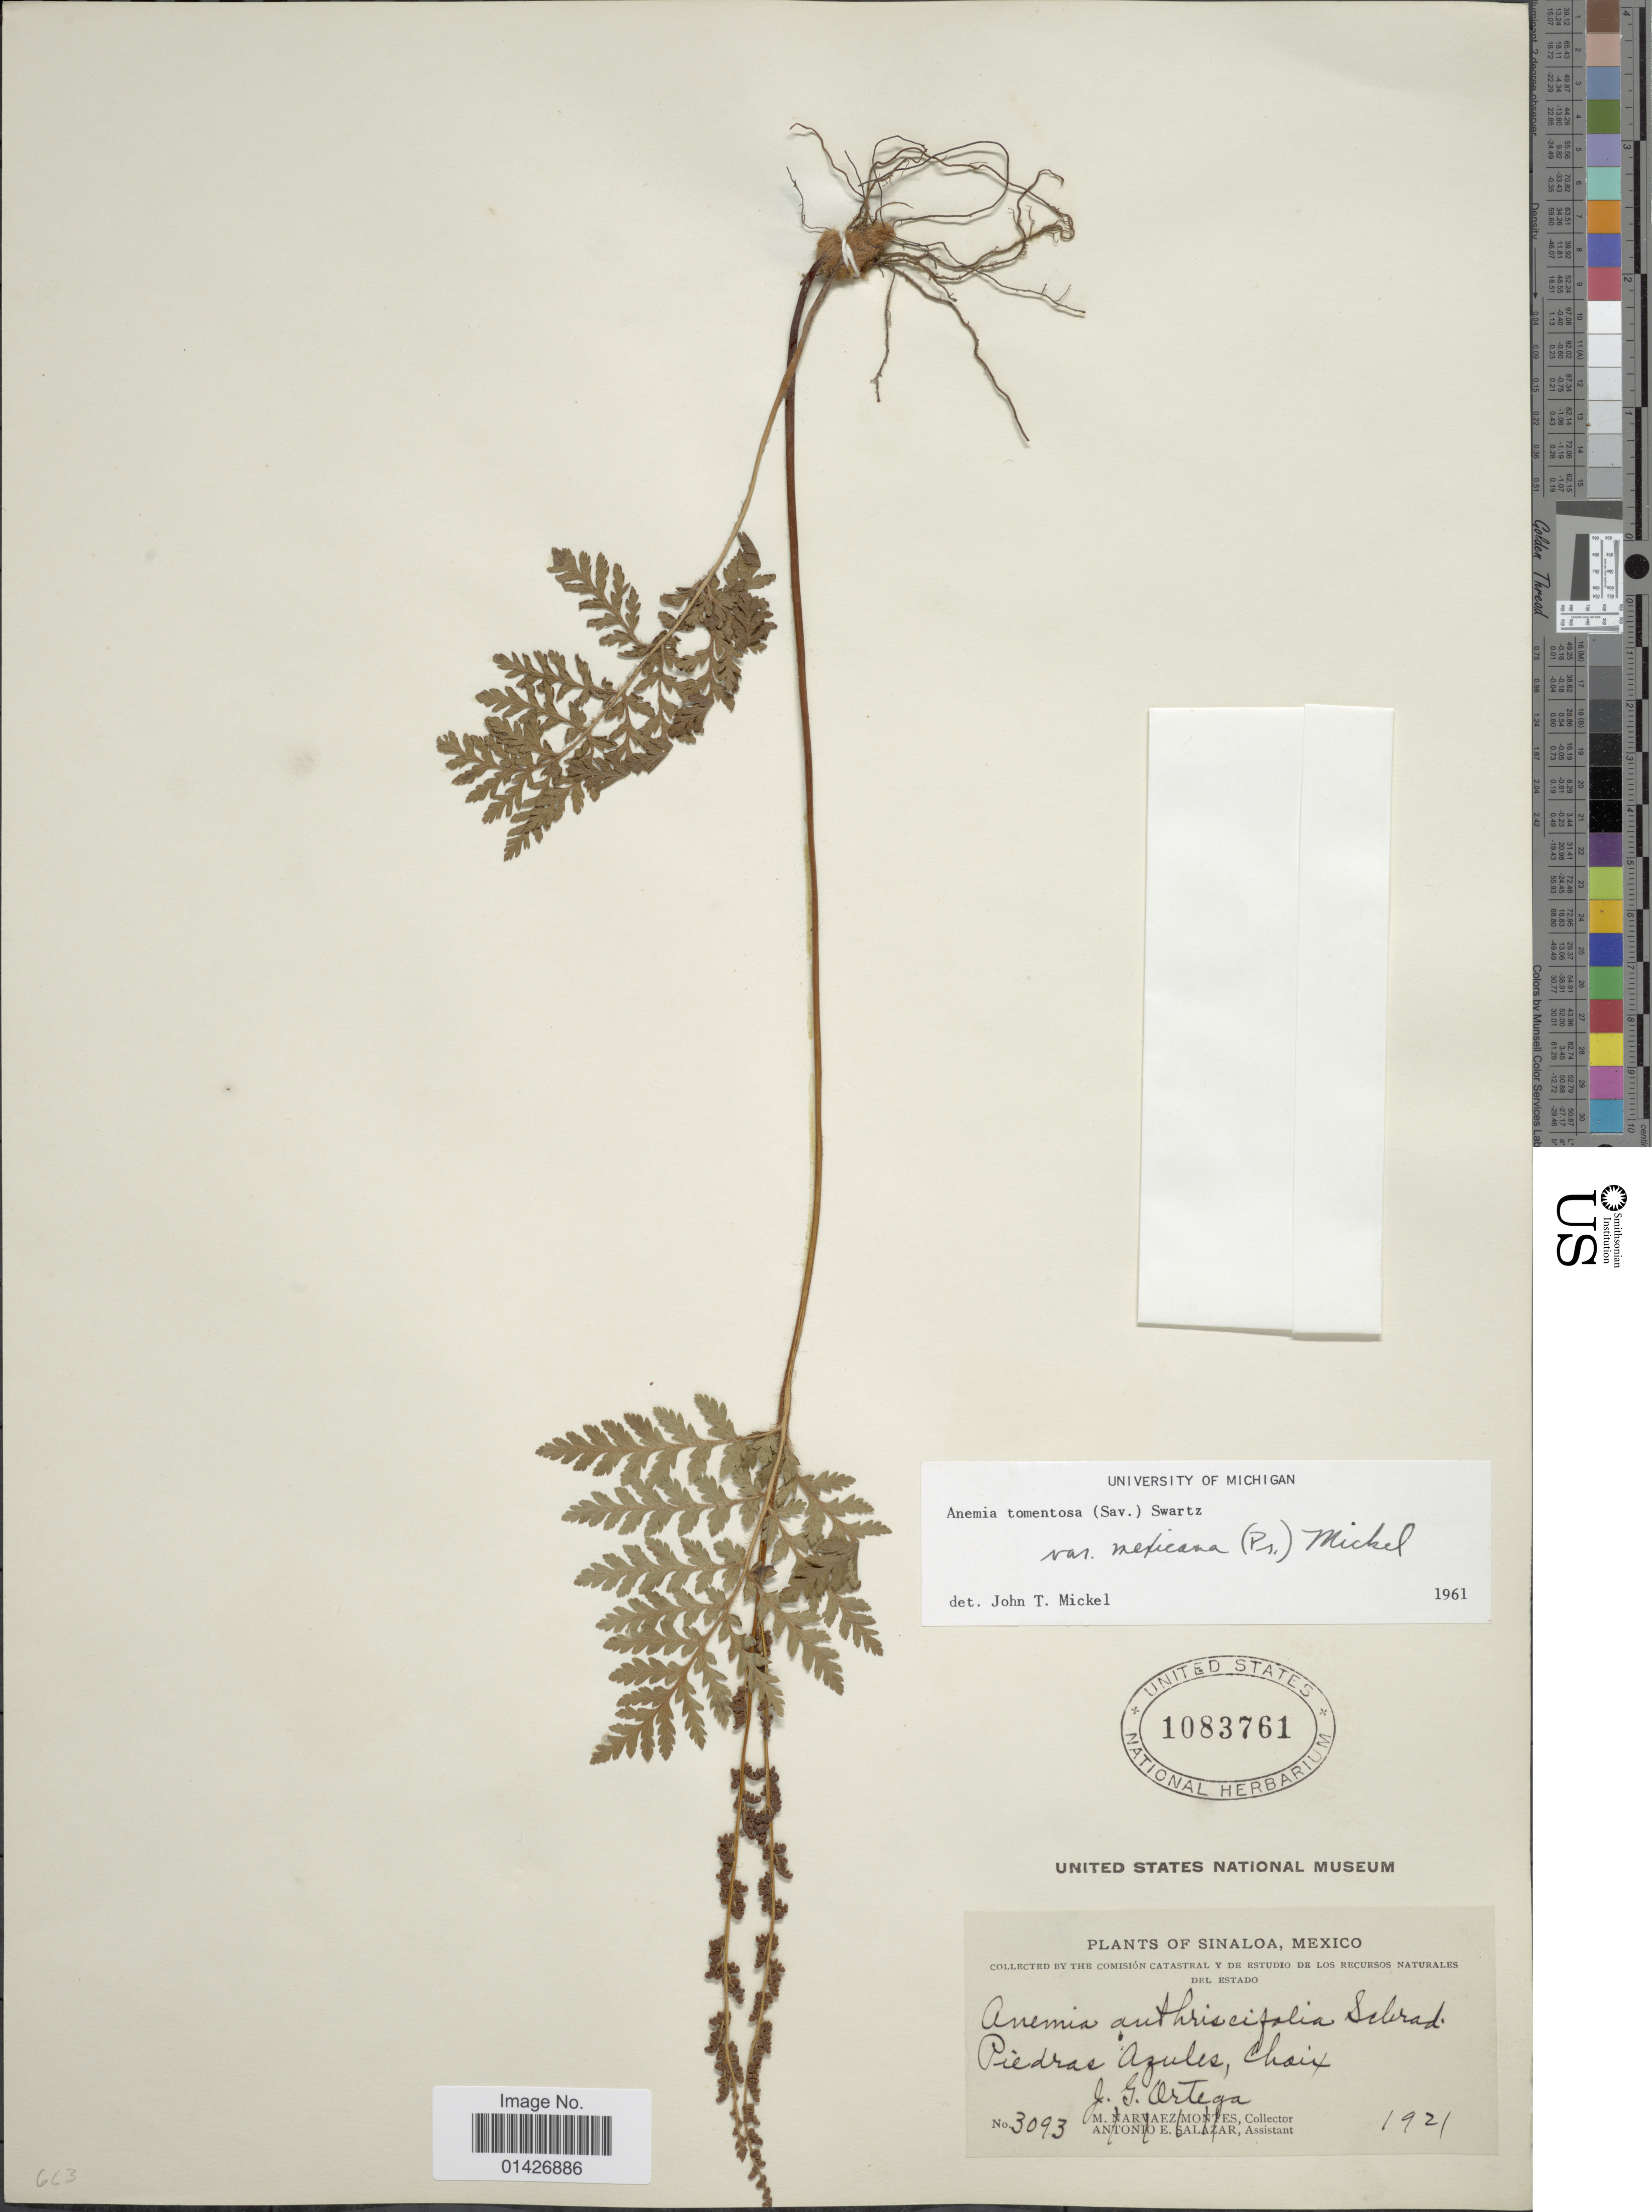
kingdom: Plantae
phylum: Tracheophyta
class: Polypodiopsida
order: Schizaeales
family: Anemiaceae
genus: Anemia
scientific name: Anemia tomentosa var. mexicana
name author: (C. Presl) Mickel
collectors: J. Ortega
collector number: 3093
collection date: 1921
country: Mexico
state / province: Sinaloa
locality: Piedras Azules, Choix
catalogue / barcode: US 1083761